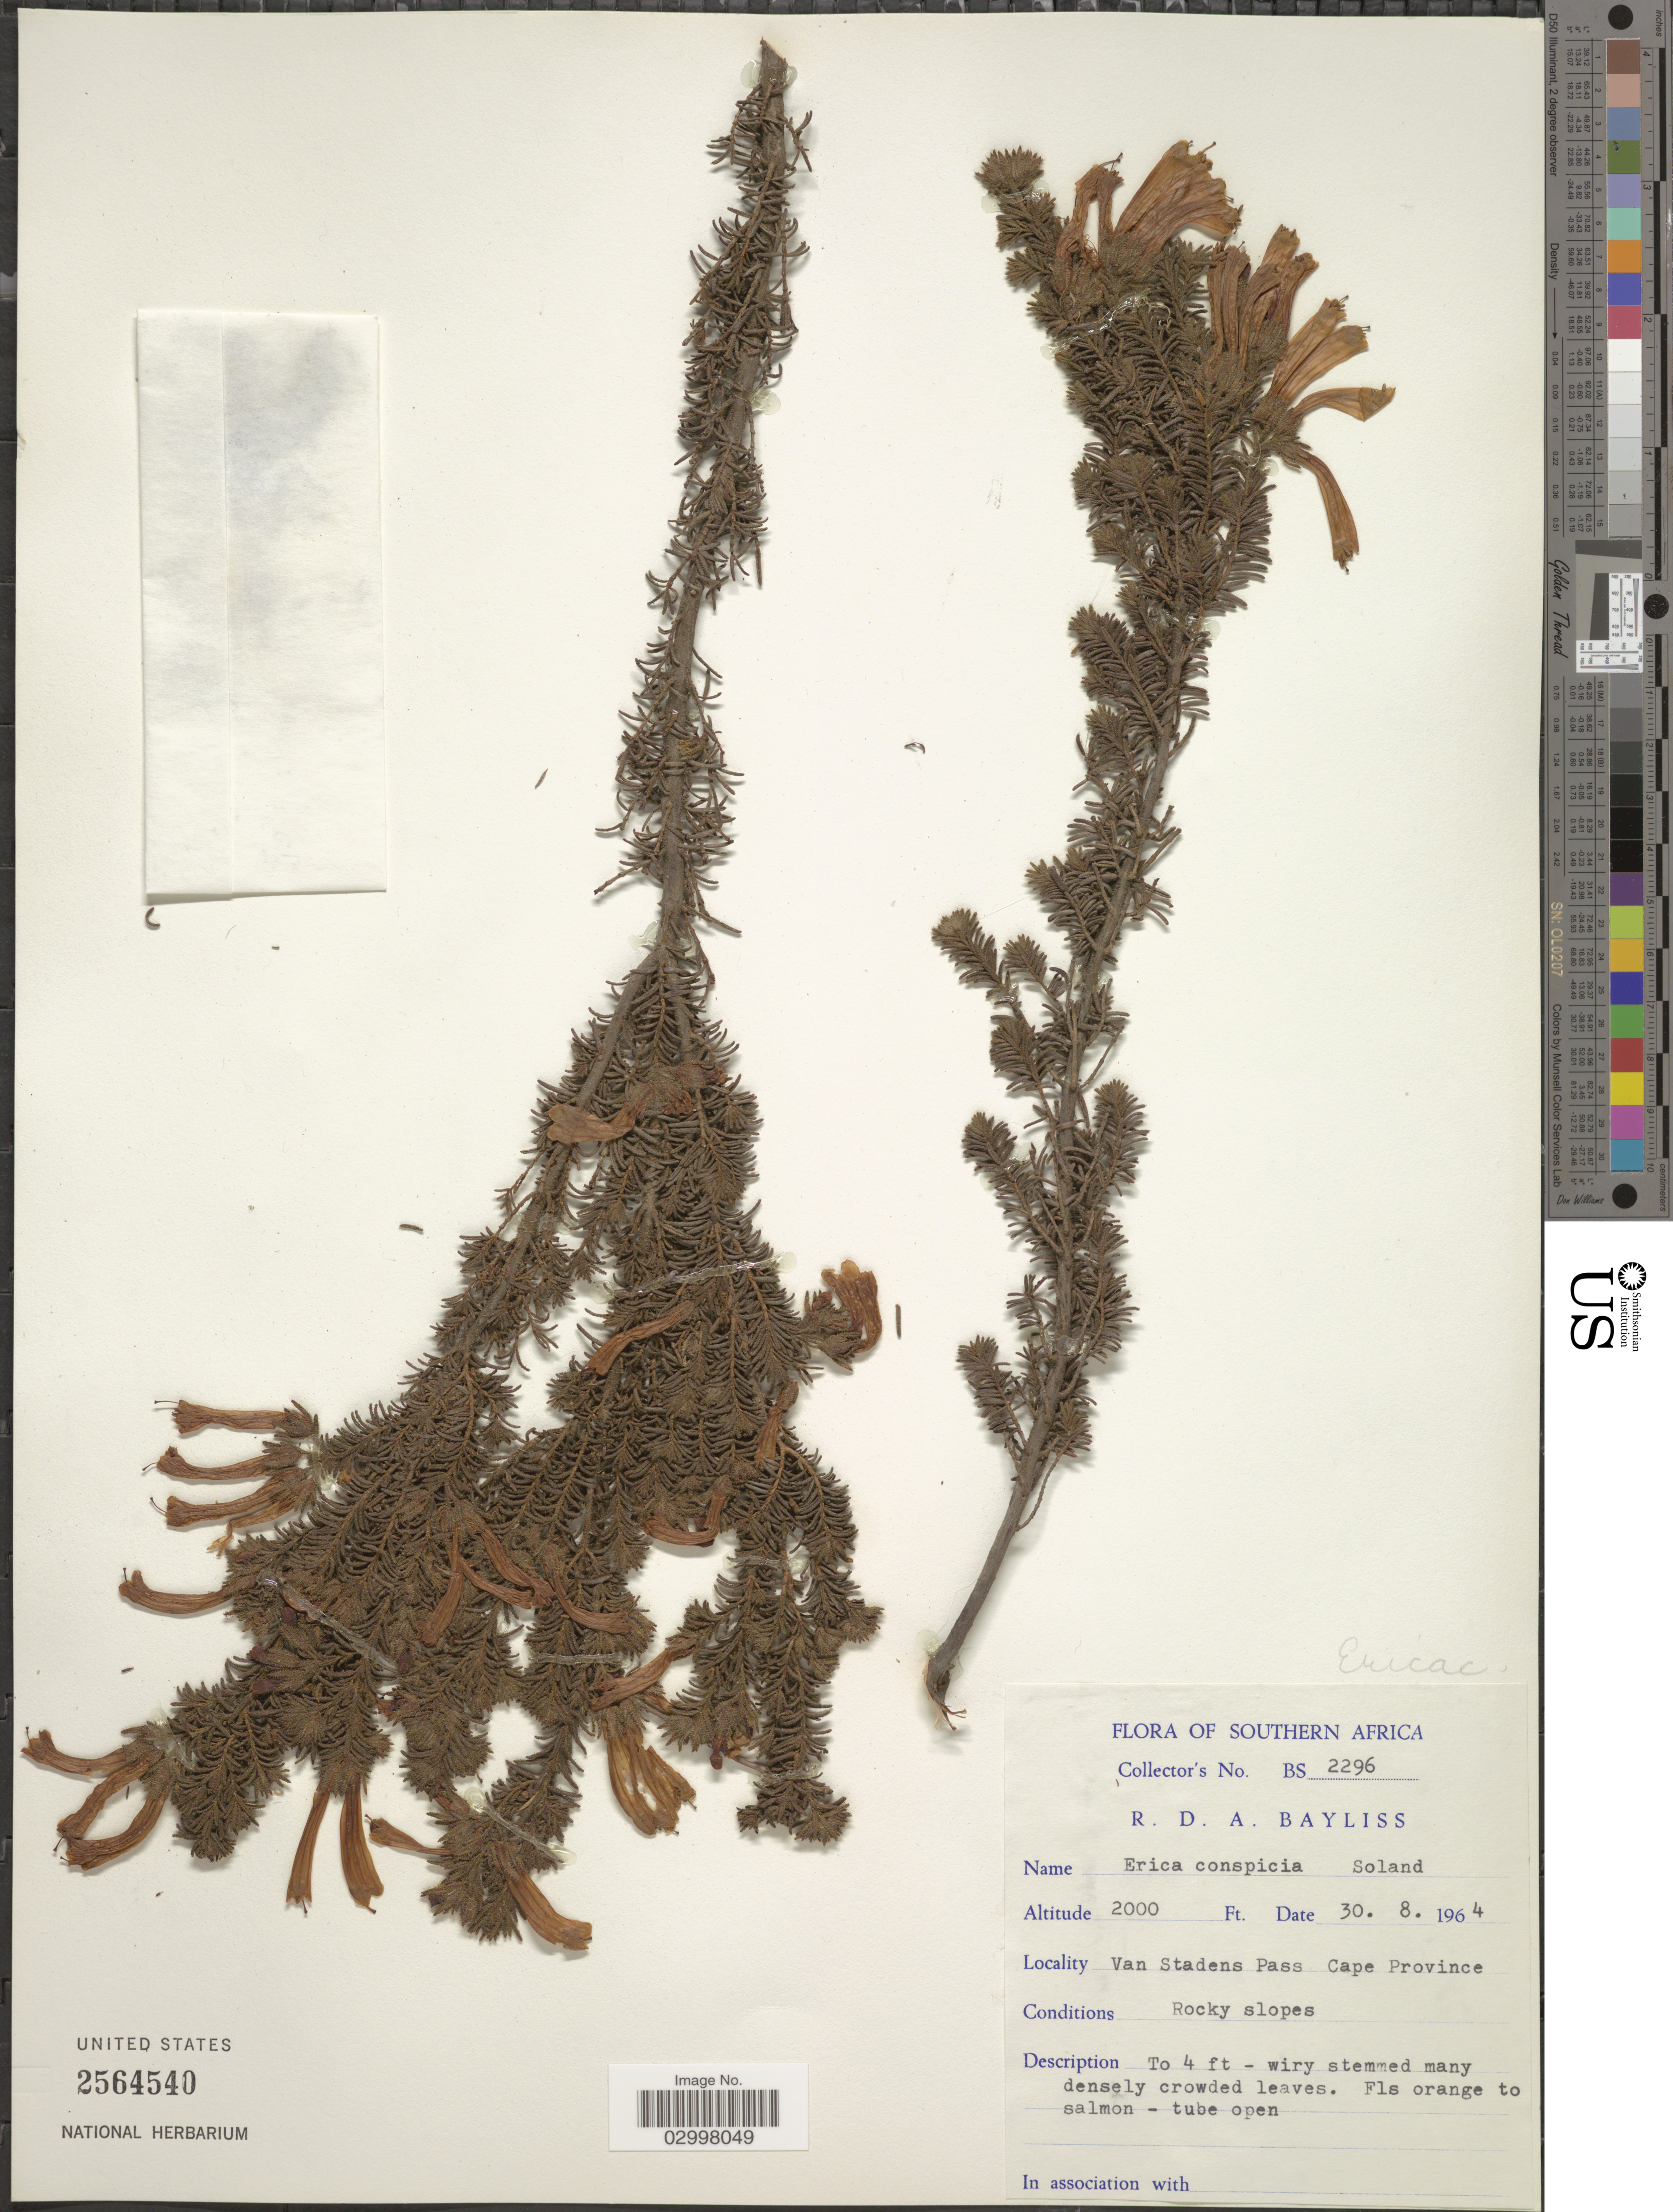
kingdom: Plantae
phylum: Tracheophyta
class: Magnoliopsida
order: Ericales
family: Ericaceae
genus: Erica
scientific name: Erica conspicua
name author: Sol.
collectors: R. Bayliss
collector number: BS 2296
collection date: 1964-08-30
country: South Africa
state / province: Eastern Cape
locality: Southern Africa. Van Stadens Pass.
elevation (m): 610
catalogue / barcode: US 2564540